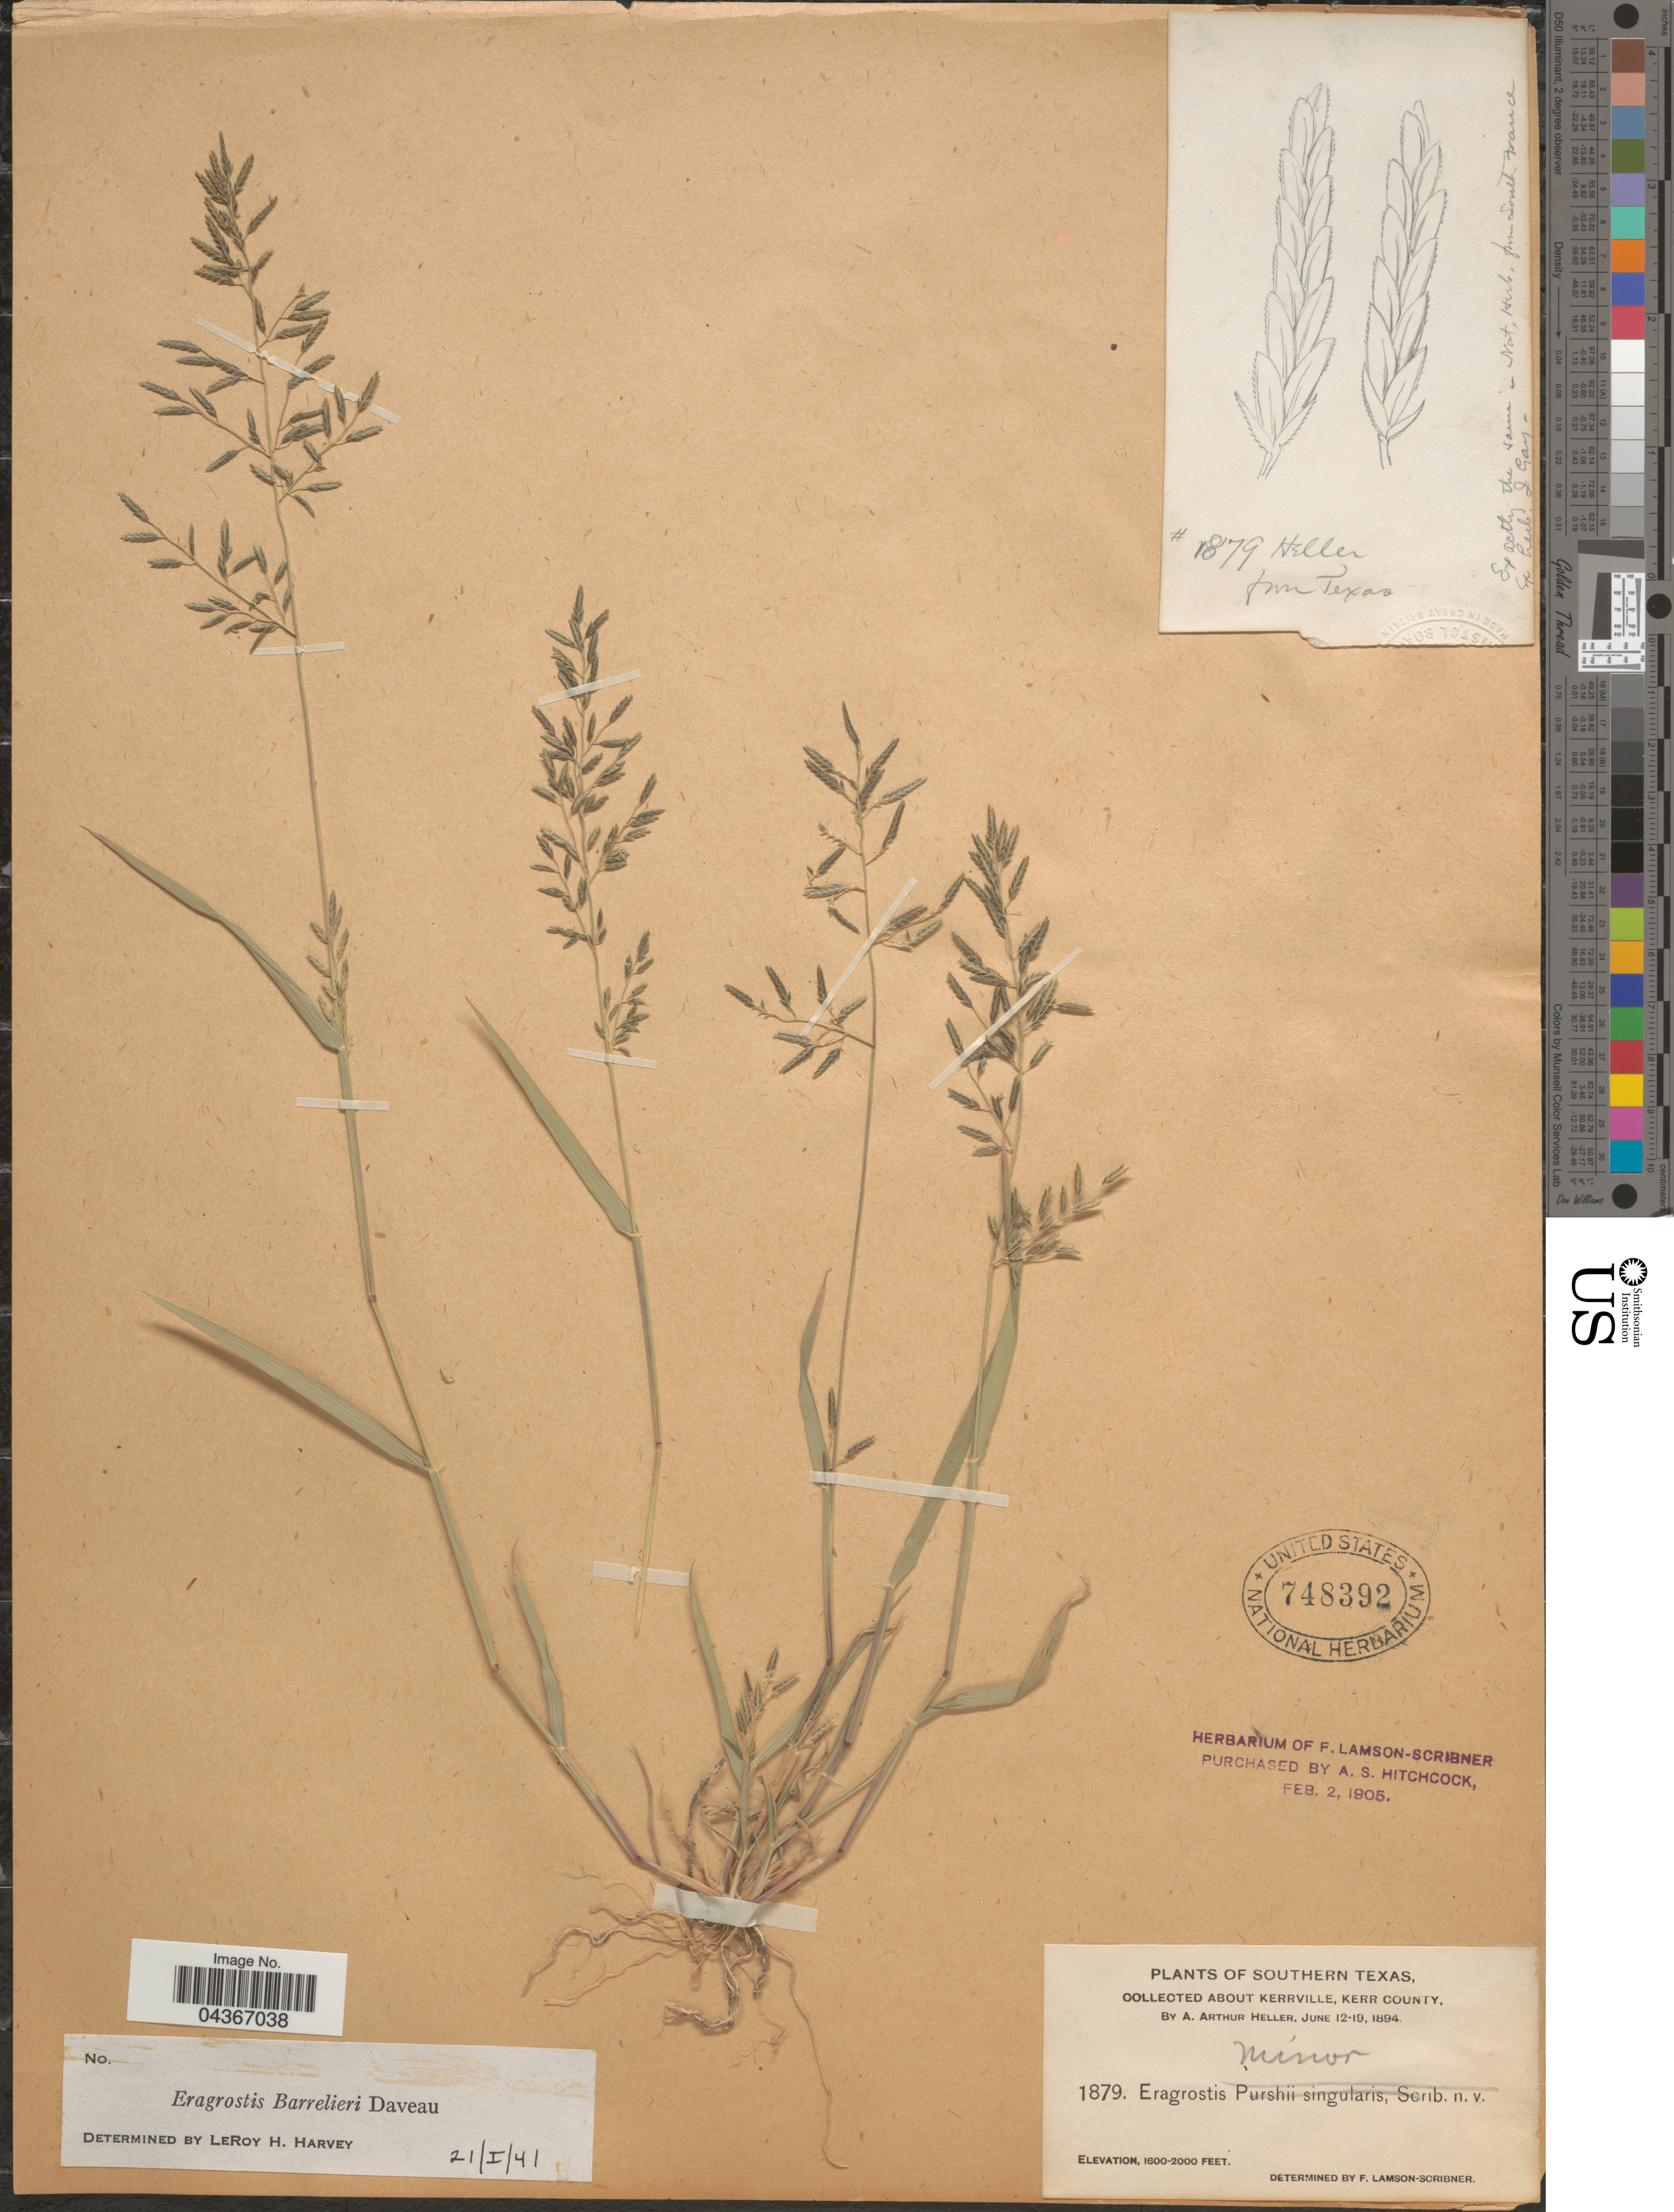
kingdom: Plantae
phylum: Tracheophyta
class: Liliopsida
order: Poales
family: Poaceae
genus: Eragrostis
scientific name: Eragrostis barrelieri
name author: Daveau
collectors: A. A. Heller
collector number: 1879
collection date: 1894-06-12/1894-06-19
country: United States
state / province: Texas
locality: Southern Texas. About Kerrville, Kerr County.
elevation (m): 488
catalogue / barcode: US 748392